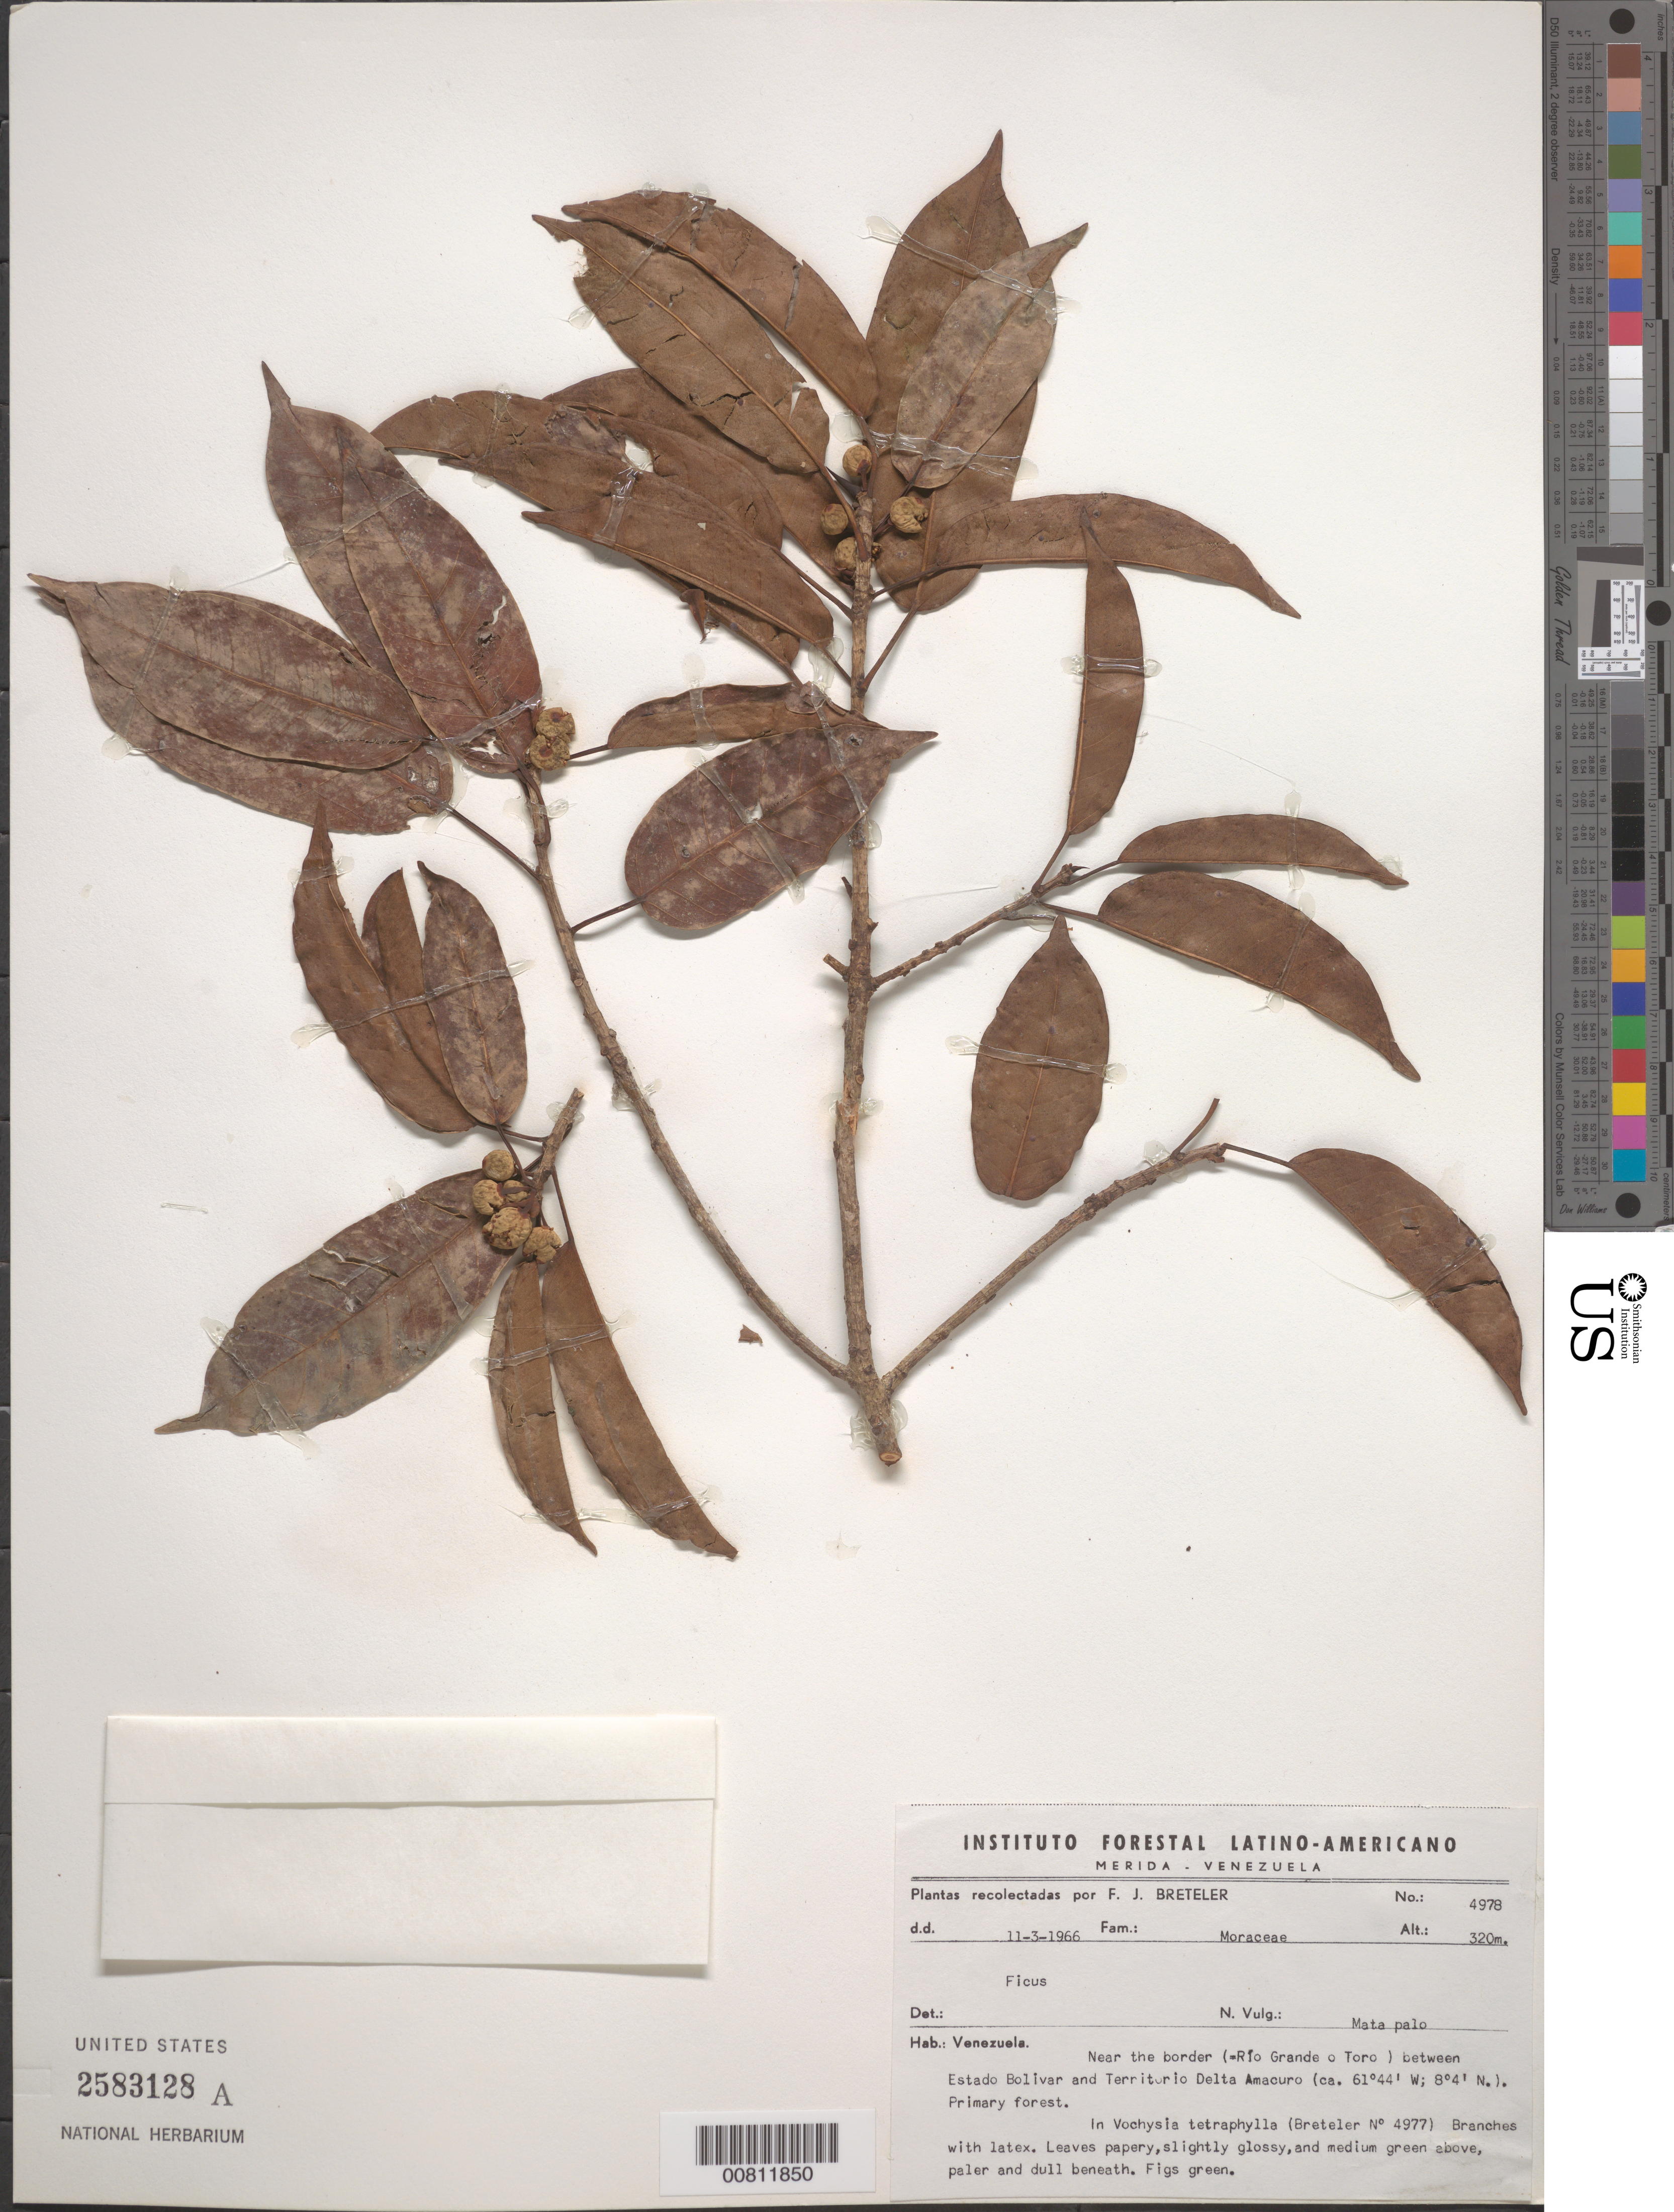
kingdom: Plantae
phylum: Tracheophyta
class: Magnoliopsida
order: Rosales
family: Moraceae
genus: Ficus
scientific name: Ficus amazonica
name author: (Miq.) Miq.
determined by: Mitidieri, Nicole, (WIS), University of Wisconsin - Madison (UNITED STATES)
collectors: F. J. Breteler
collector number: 4978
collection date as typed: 11-Mar-66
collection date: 1966-03-11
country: Venezuela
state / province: Bolívar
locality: Río Grande o Toro, near border between Estado Bolívar and Territorío Delta Amacuro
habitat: Primary forest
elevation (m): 320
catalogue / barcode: US 2583128A